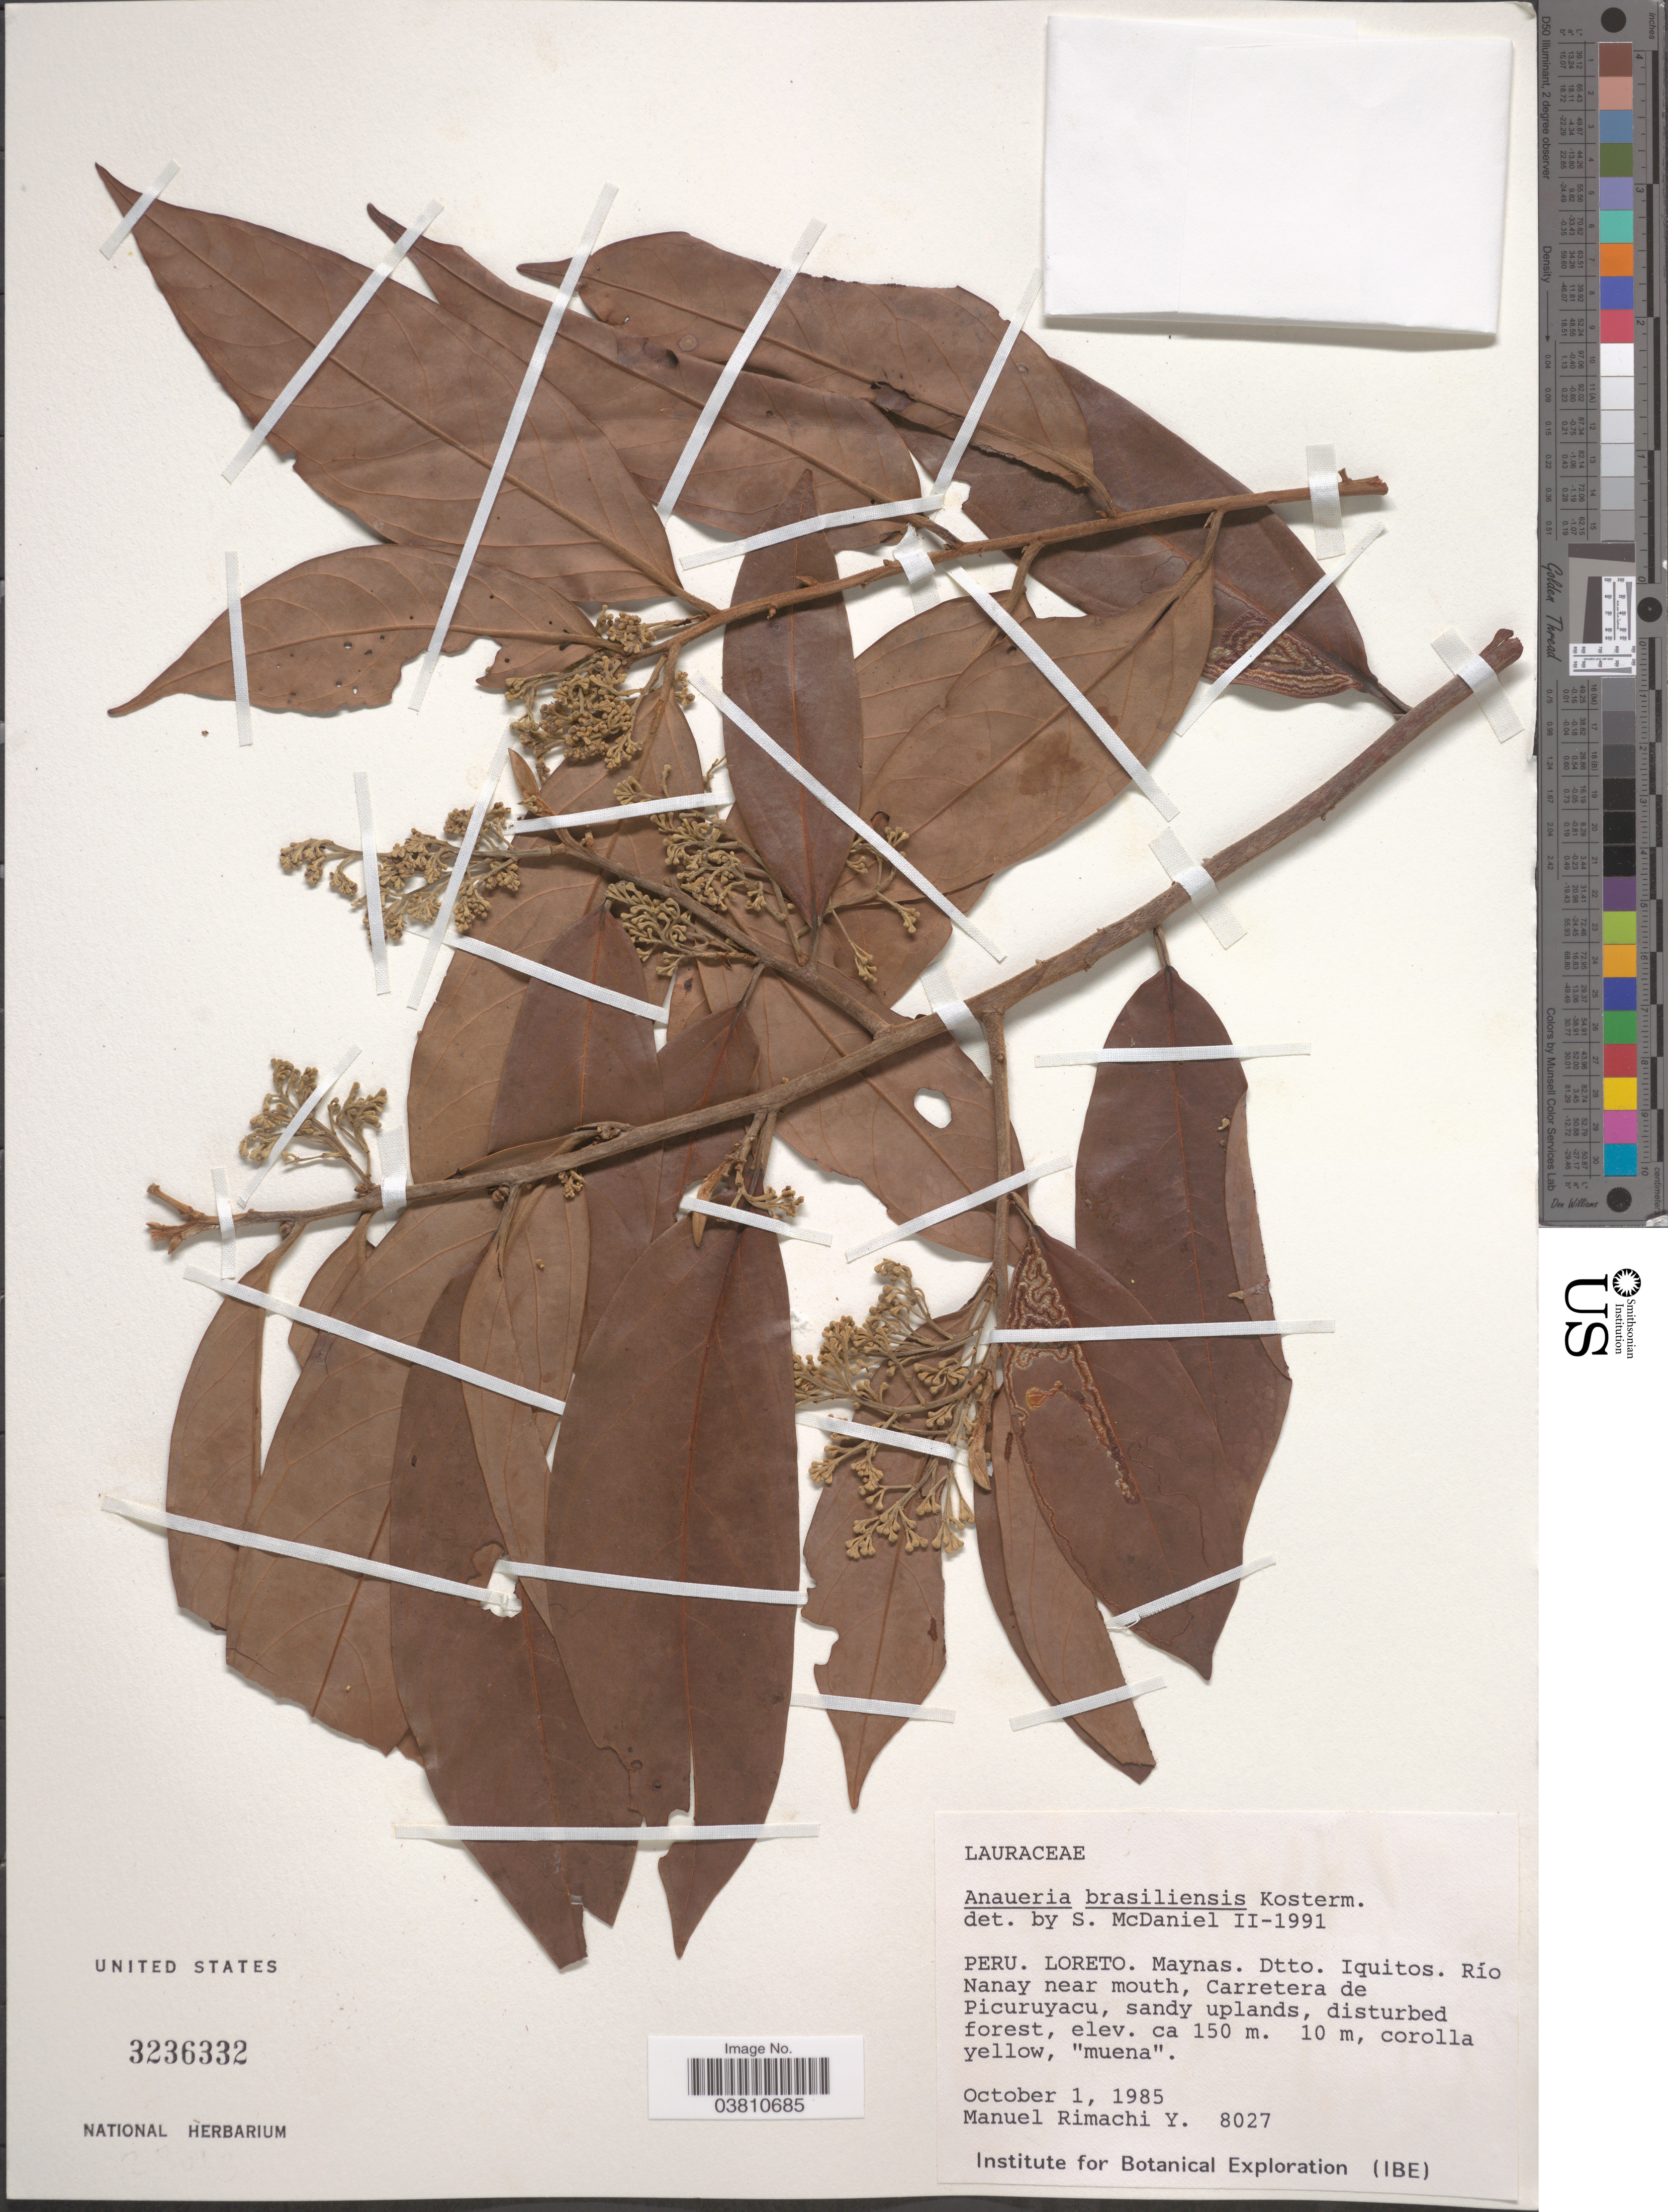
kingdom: Plantae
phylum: Tracheophyta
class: Magnoliopsida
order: Laurales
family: Lauraceae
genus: Anaueria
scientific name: Anaueria brasiliensis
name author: Kosterm.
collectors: M. Rimachi Y.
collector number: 8027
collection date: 1985-10-01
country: Peru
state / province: Loreto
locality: Maynas. Dtto. Iquitos. Río Nanay near mouth, Carretera de Picuruyacu.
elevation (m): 150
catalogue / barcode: US 3236332